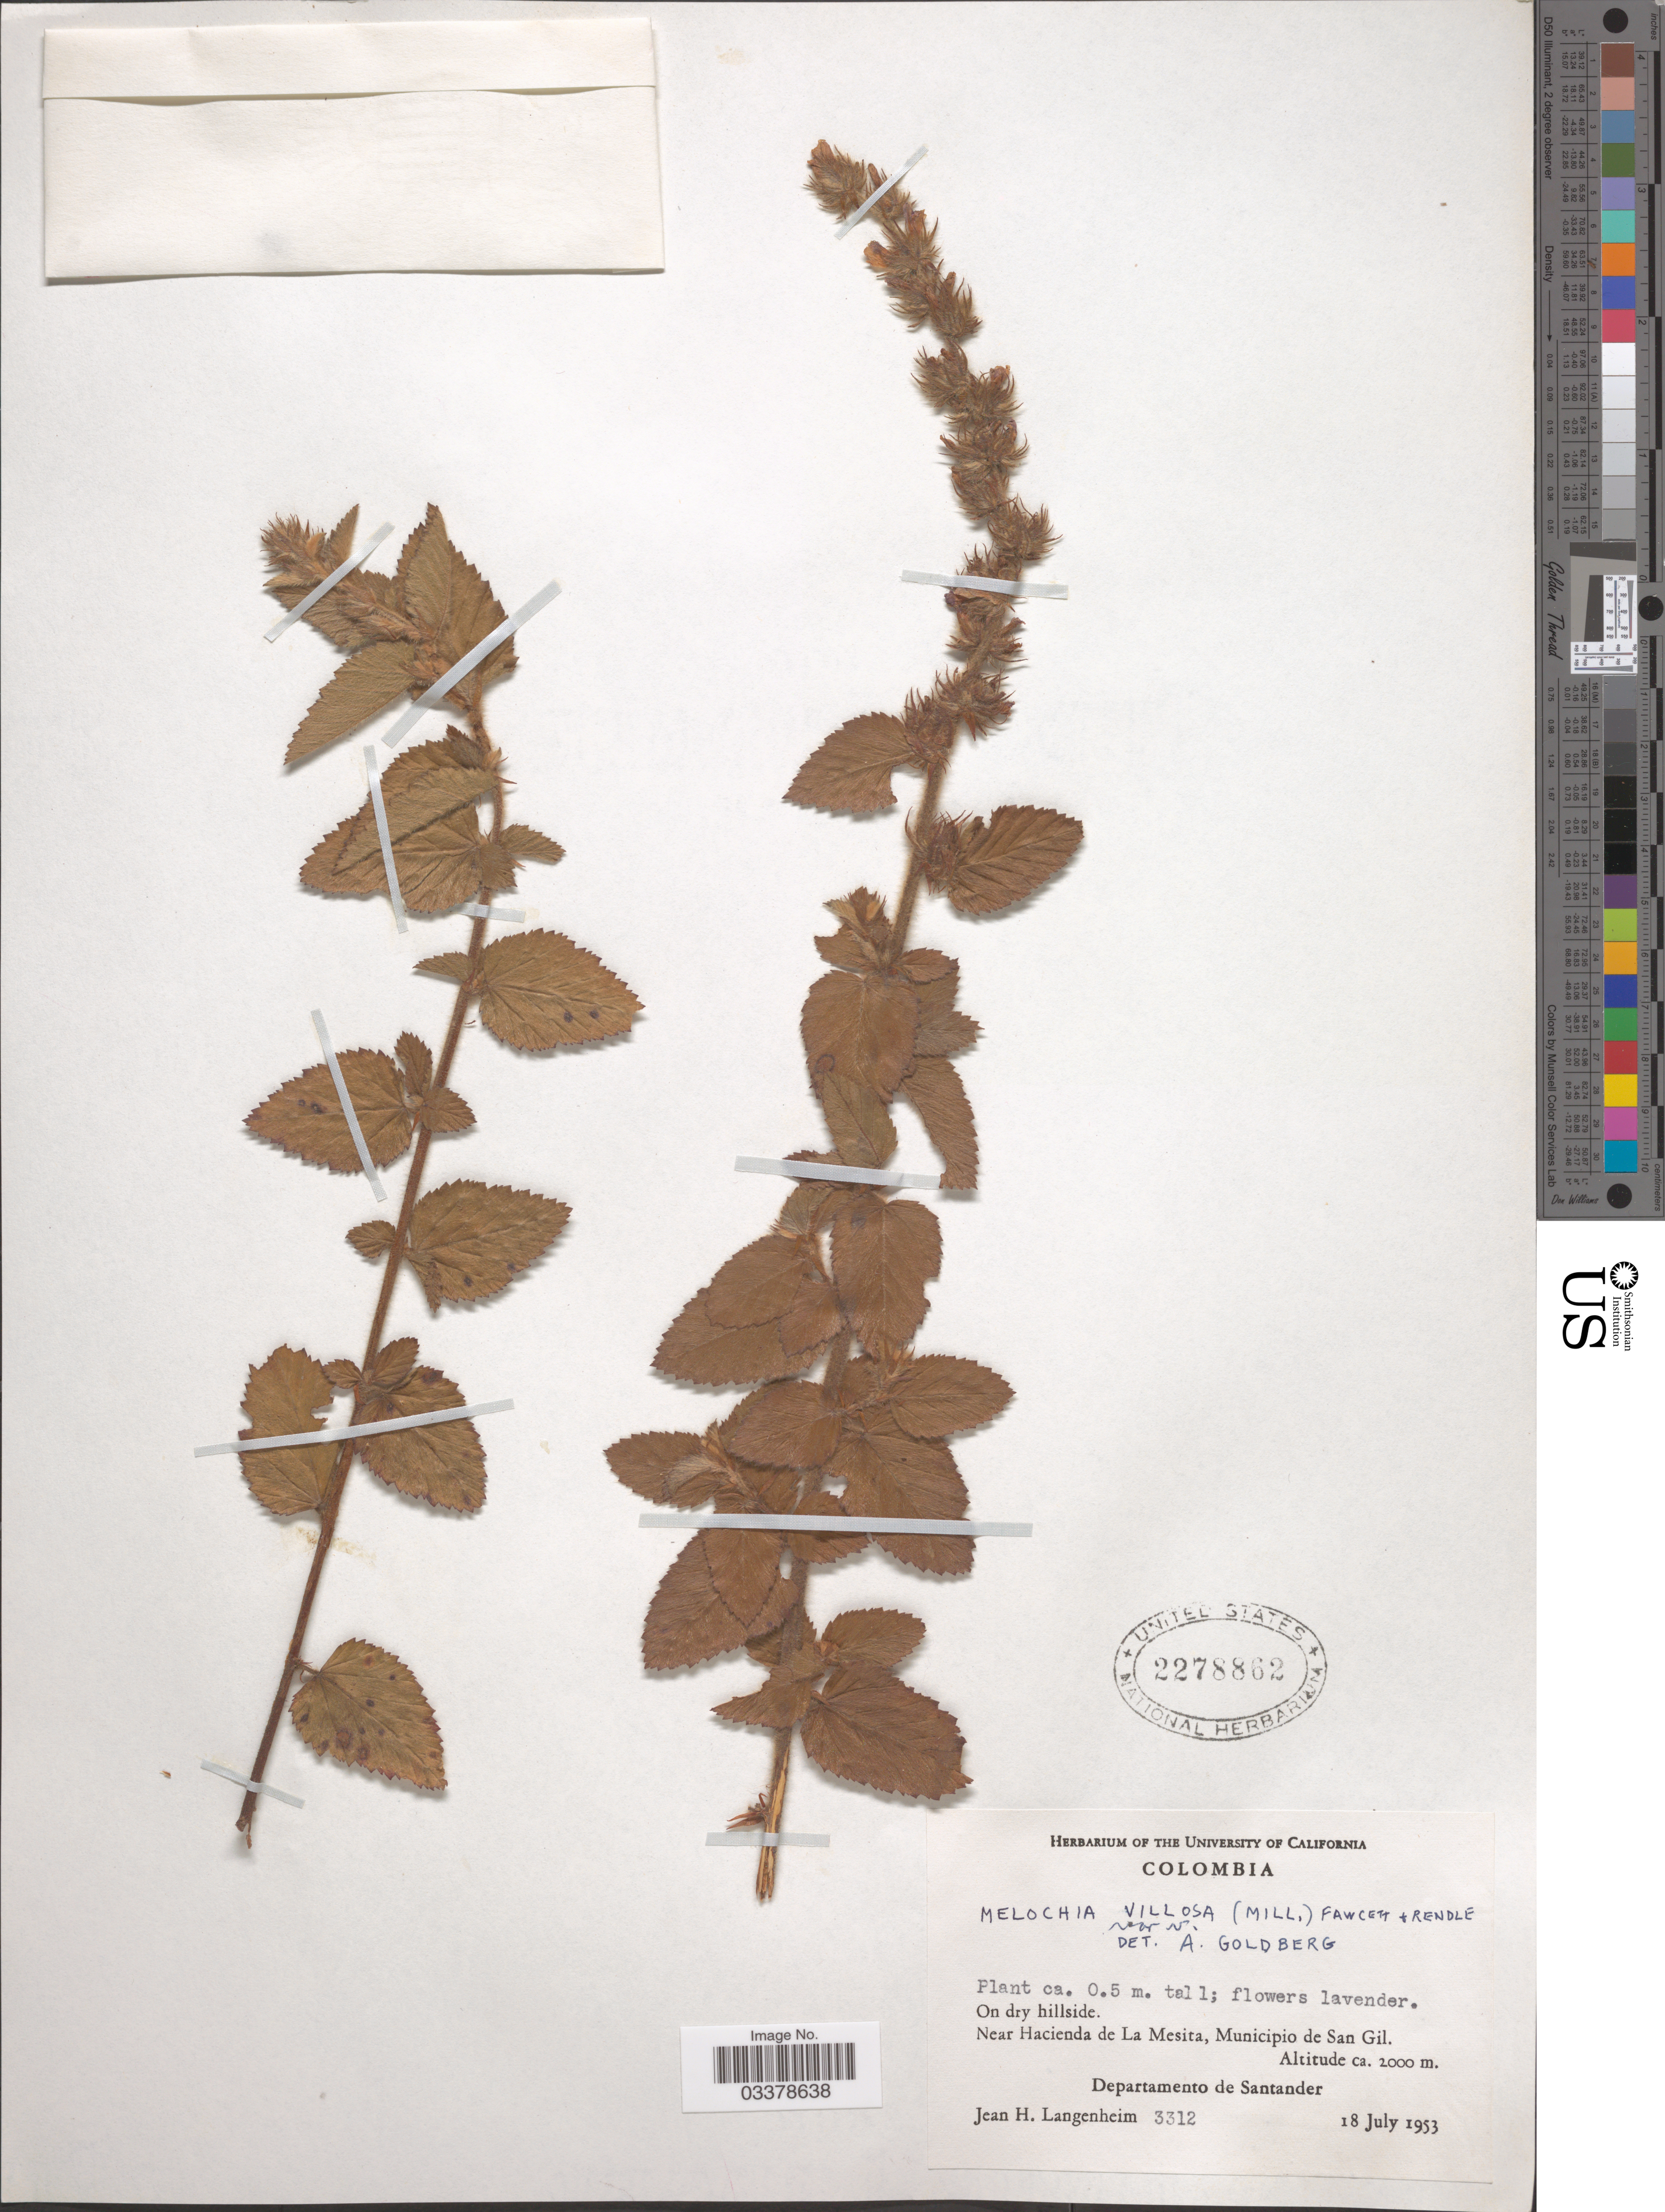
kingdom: Plantae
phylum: Tracheophyta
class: Magnoliopsida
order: Malvales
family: Malvaceae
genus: Melochia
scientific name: Melochia spicata var. spicata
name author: (L.) Fryxell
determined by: Dorr, L. J., (BOT), Smithsonian Institution - National Museum of Natural History (UNITED STATES)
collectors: J. H. Langenheim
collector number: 3312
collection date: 1953-07-18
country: Colombia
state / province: Santander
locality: Near Hacienda de La Mesita, Municipio de San Gil. Departamento de Santander.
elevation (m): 2000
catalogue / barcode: US 2278862